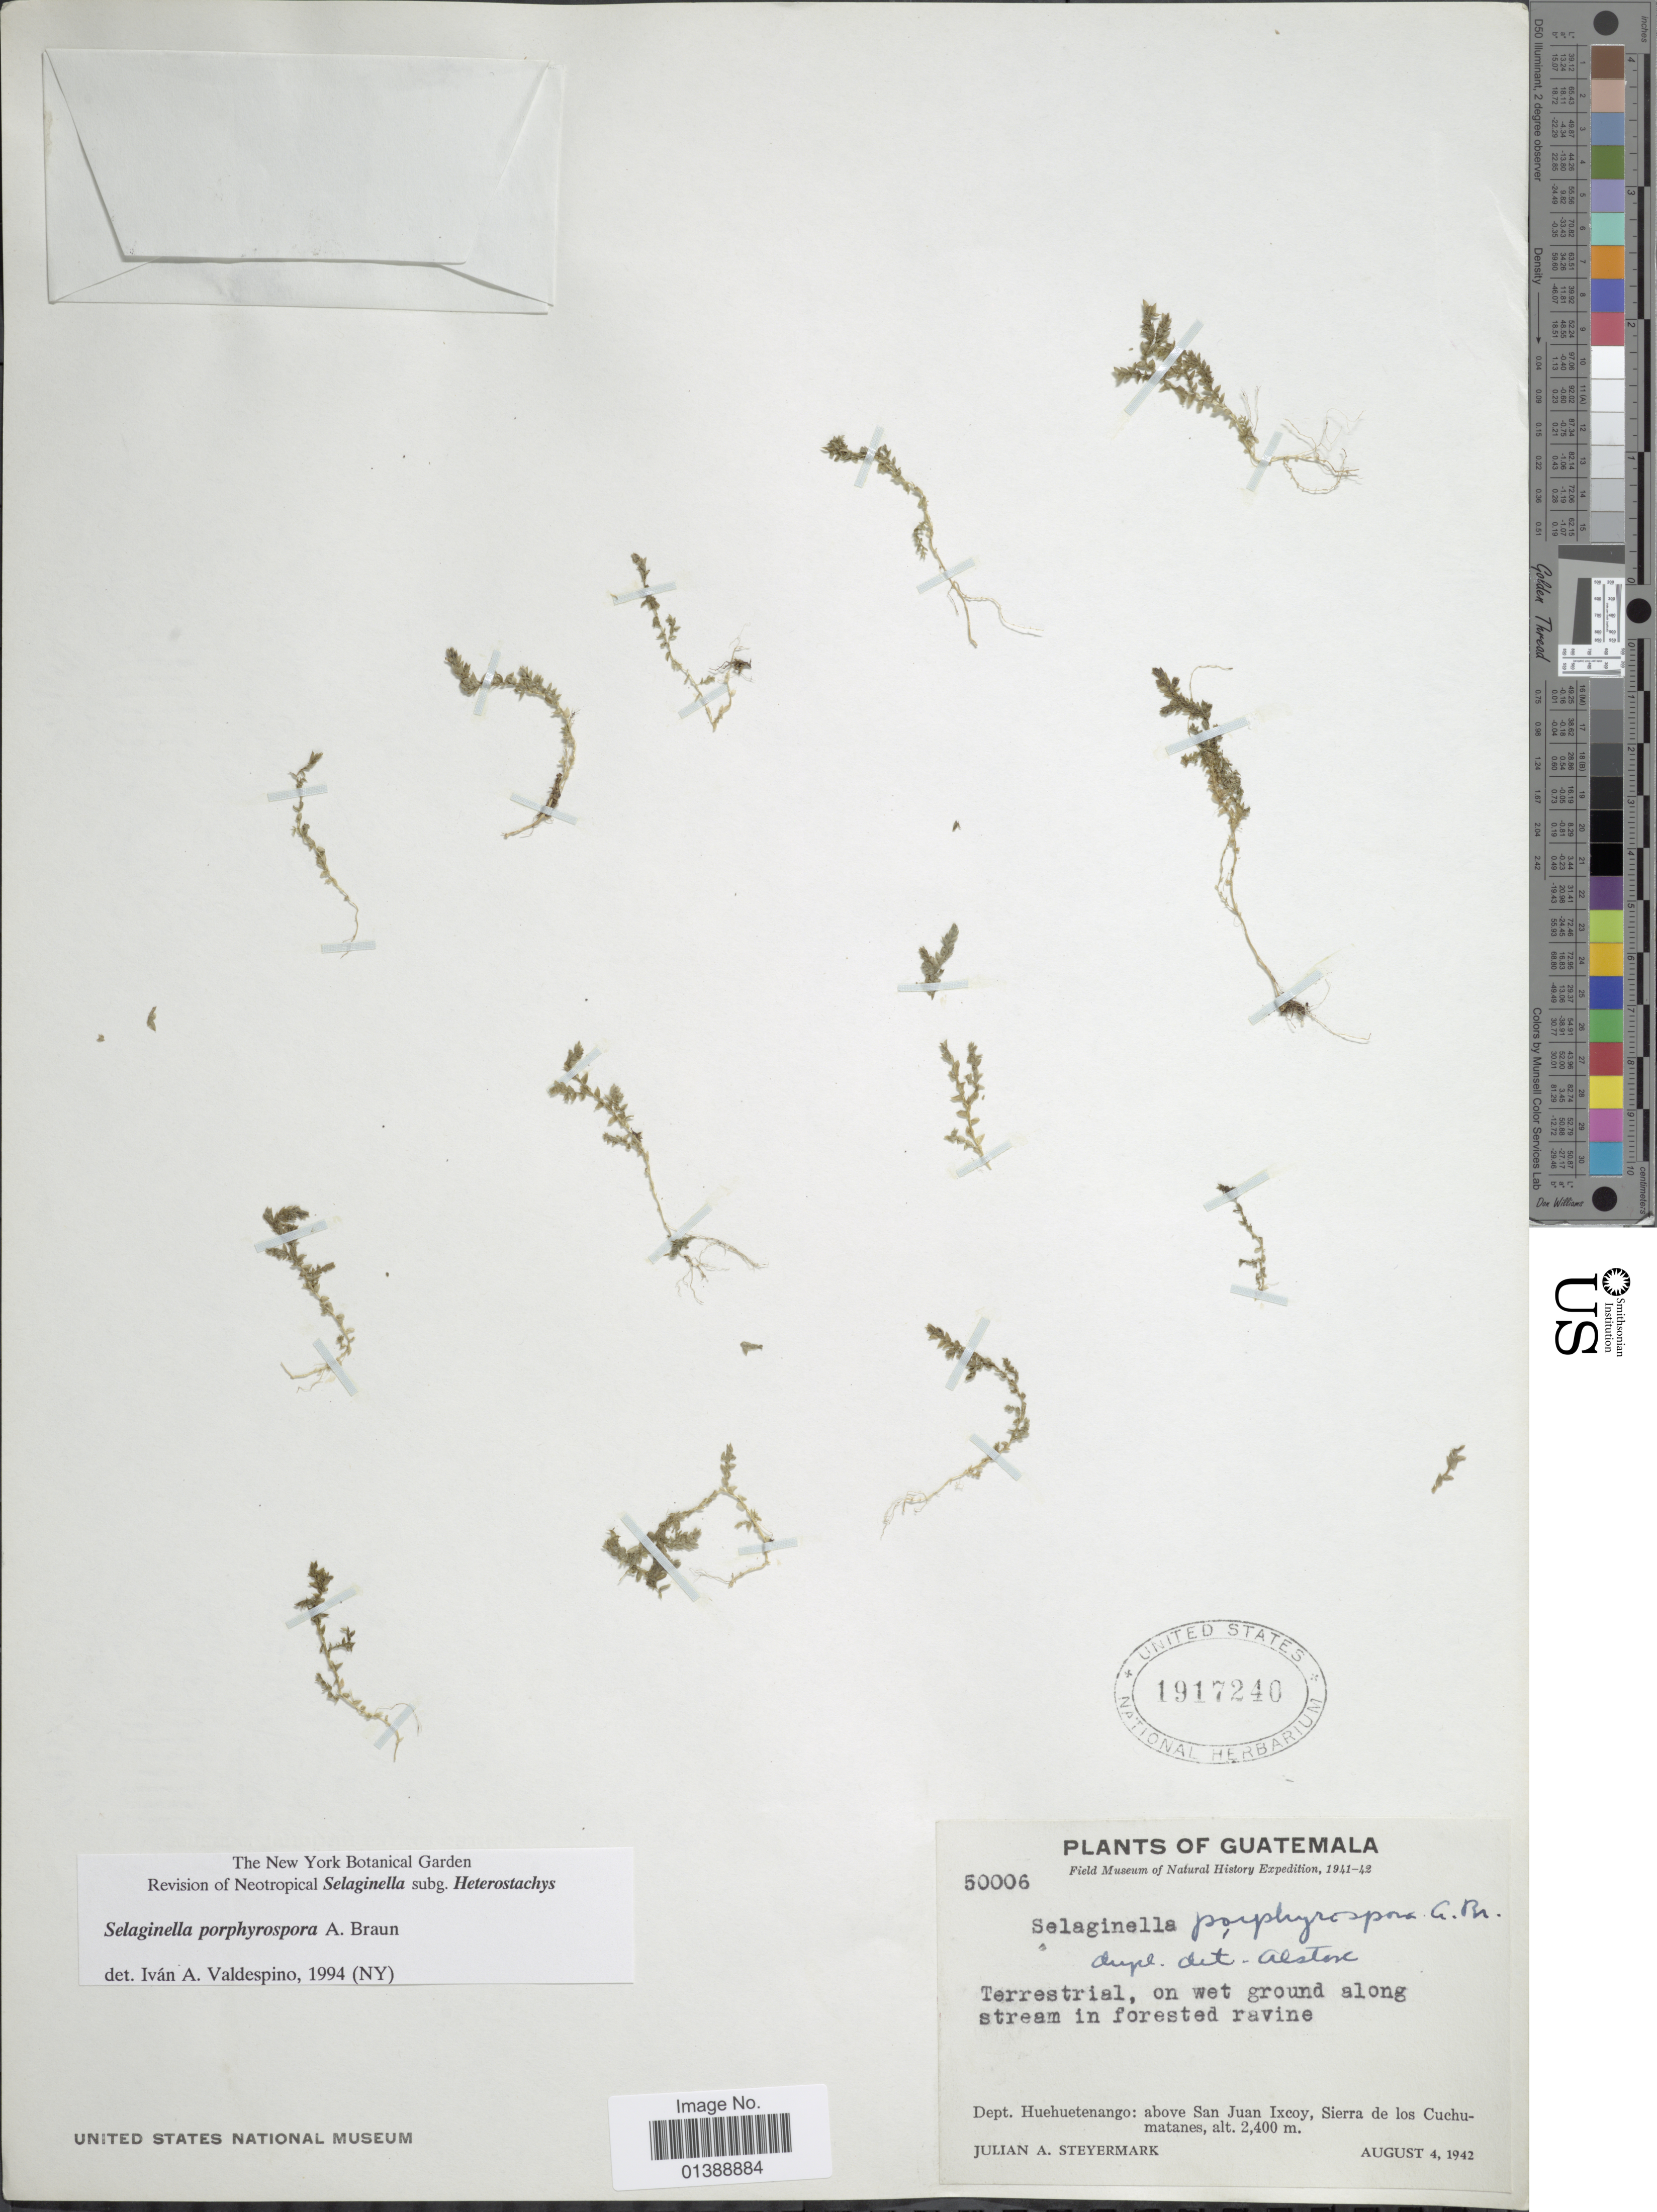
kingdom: Plantae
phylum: Tracheophyta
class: Lycopodiopsida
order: Selaginellales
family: Selaginellaceae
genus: Selaginella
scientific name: Selaginella porphyrospora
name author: A. Braun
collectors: J. Steyermark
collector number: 50006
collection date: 1942-08-04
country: Guatemala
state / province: Huehuetenango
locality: Above San Juan Ixcoy, Sierra de los Cuchumatanes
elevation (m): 2400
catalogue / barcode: US 1917240